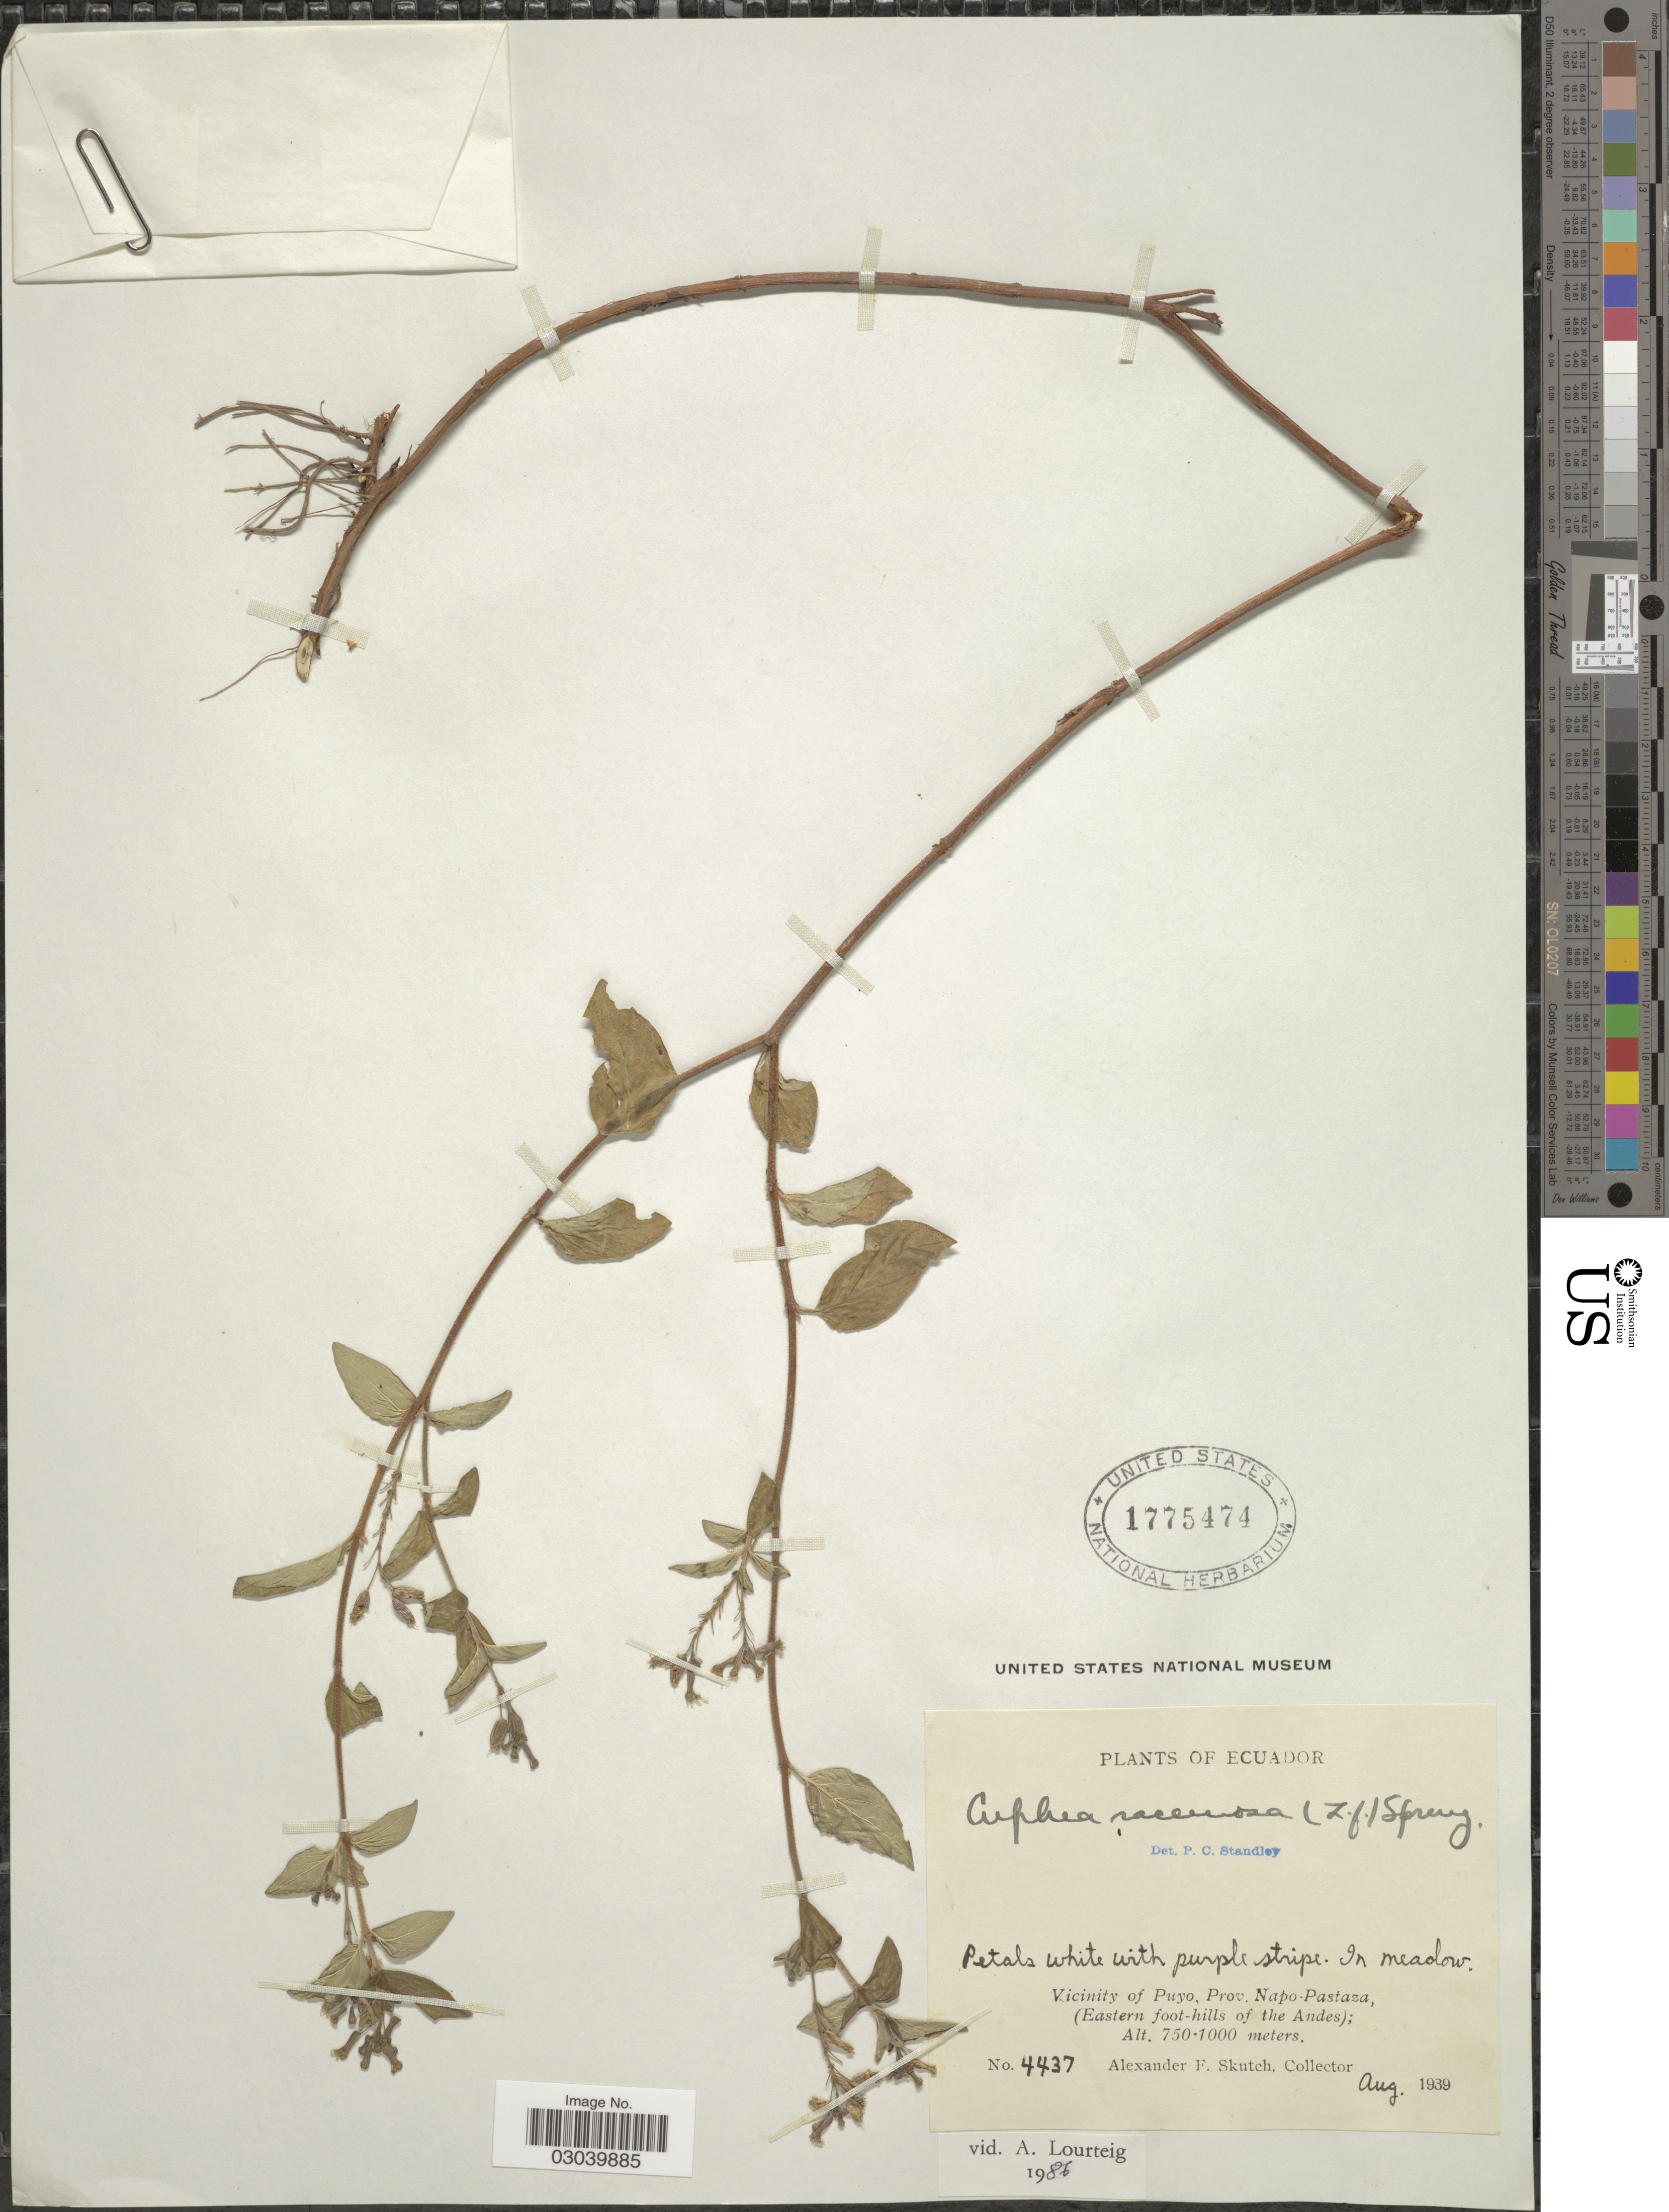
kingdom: Plantae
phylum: Tracheophyta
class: Magnoliopsida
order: Myrtales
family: Lythraceae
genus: Cuphea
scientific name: Cuphea racemosa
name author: (L. f.) Spreng.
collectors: A. F. Skutch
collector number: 4437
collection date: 1939-08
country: Ecuador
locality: Vicinity of Puyo, Prov. Napo-Pastaza, (Eastern foot-hills of the Andes).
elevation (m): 750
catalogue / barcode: US 1775474